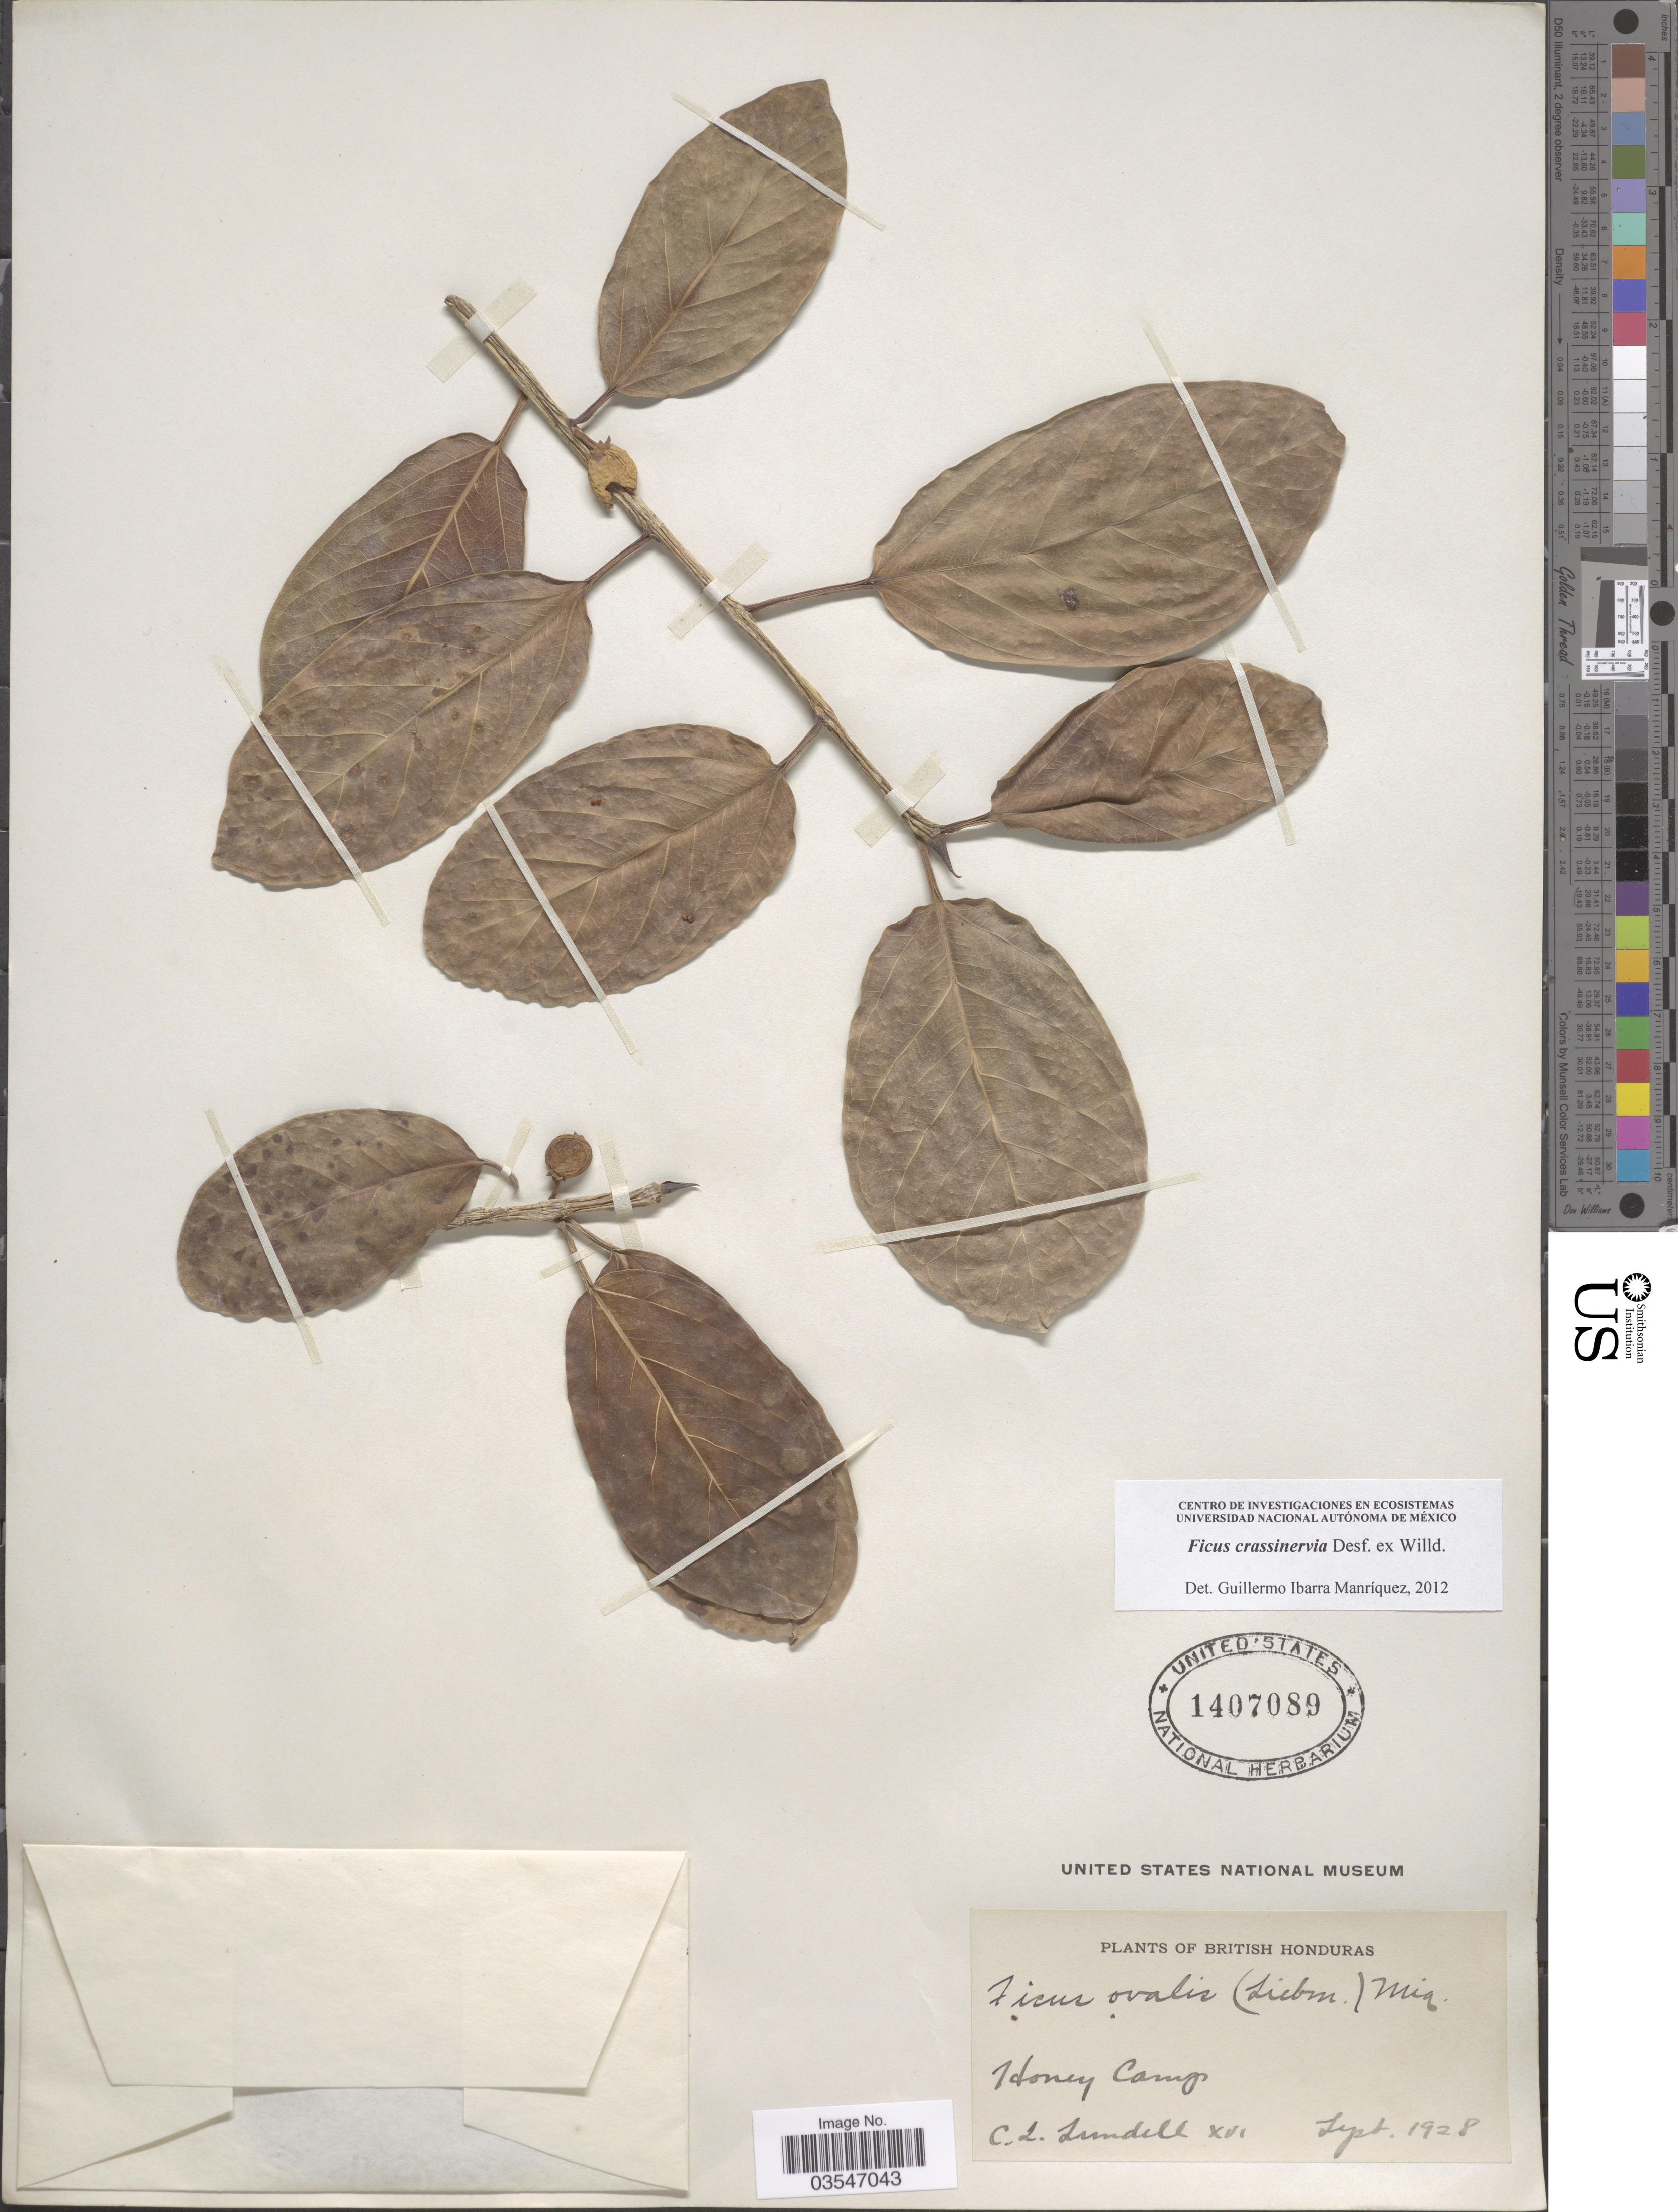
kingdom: Plantae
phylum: Tracheophyta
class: Magnoliopsida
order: Rosales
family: Moraceae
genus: Ficus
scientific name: Ficus crassinervia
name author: Desf. ex Willd.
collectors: C. L. Lundell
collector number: XVI?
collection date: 1928-09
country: Belize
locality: British Honduras. Honey Camp.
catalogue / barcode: US 1407089